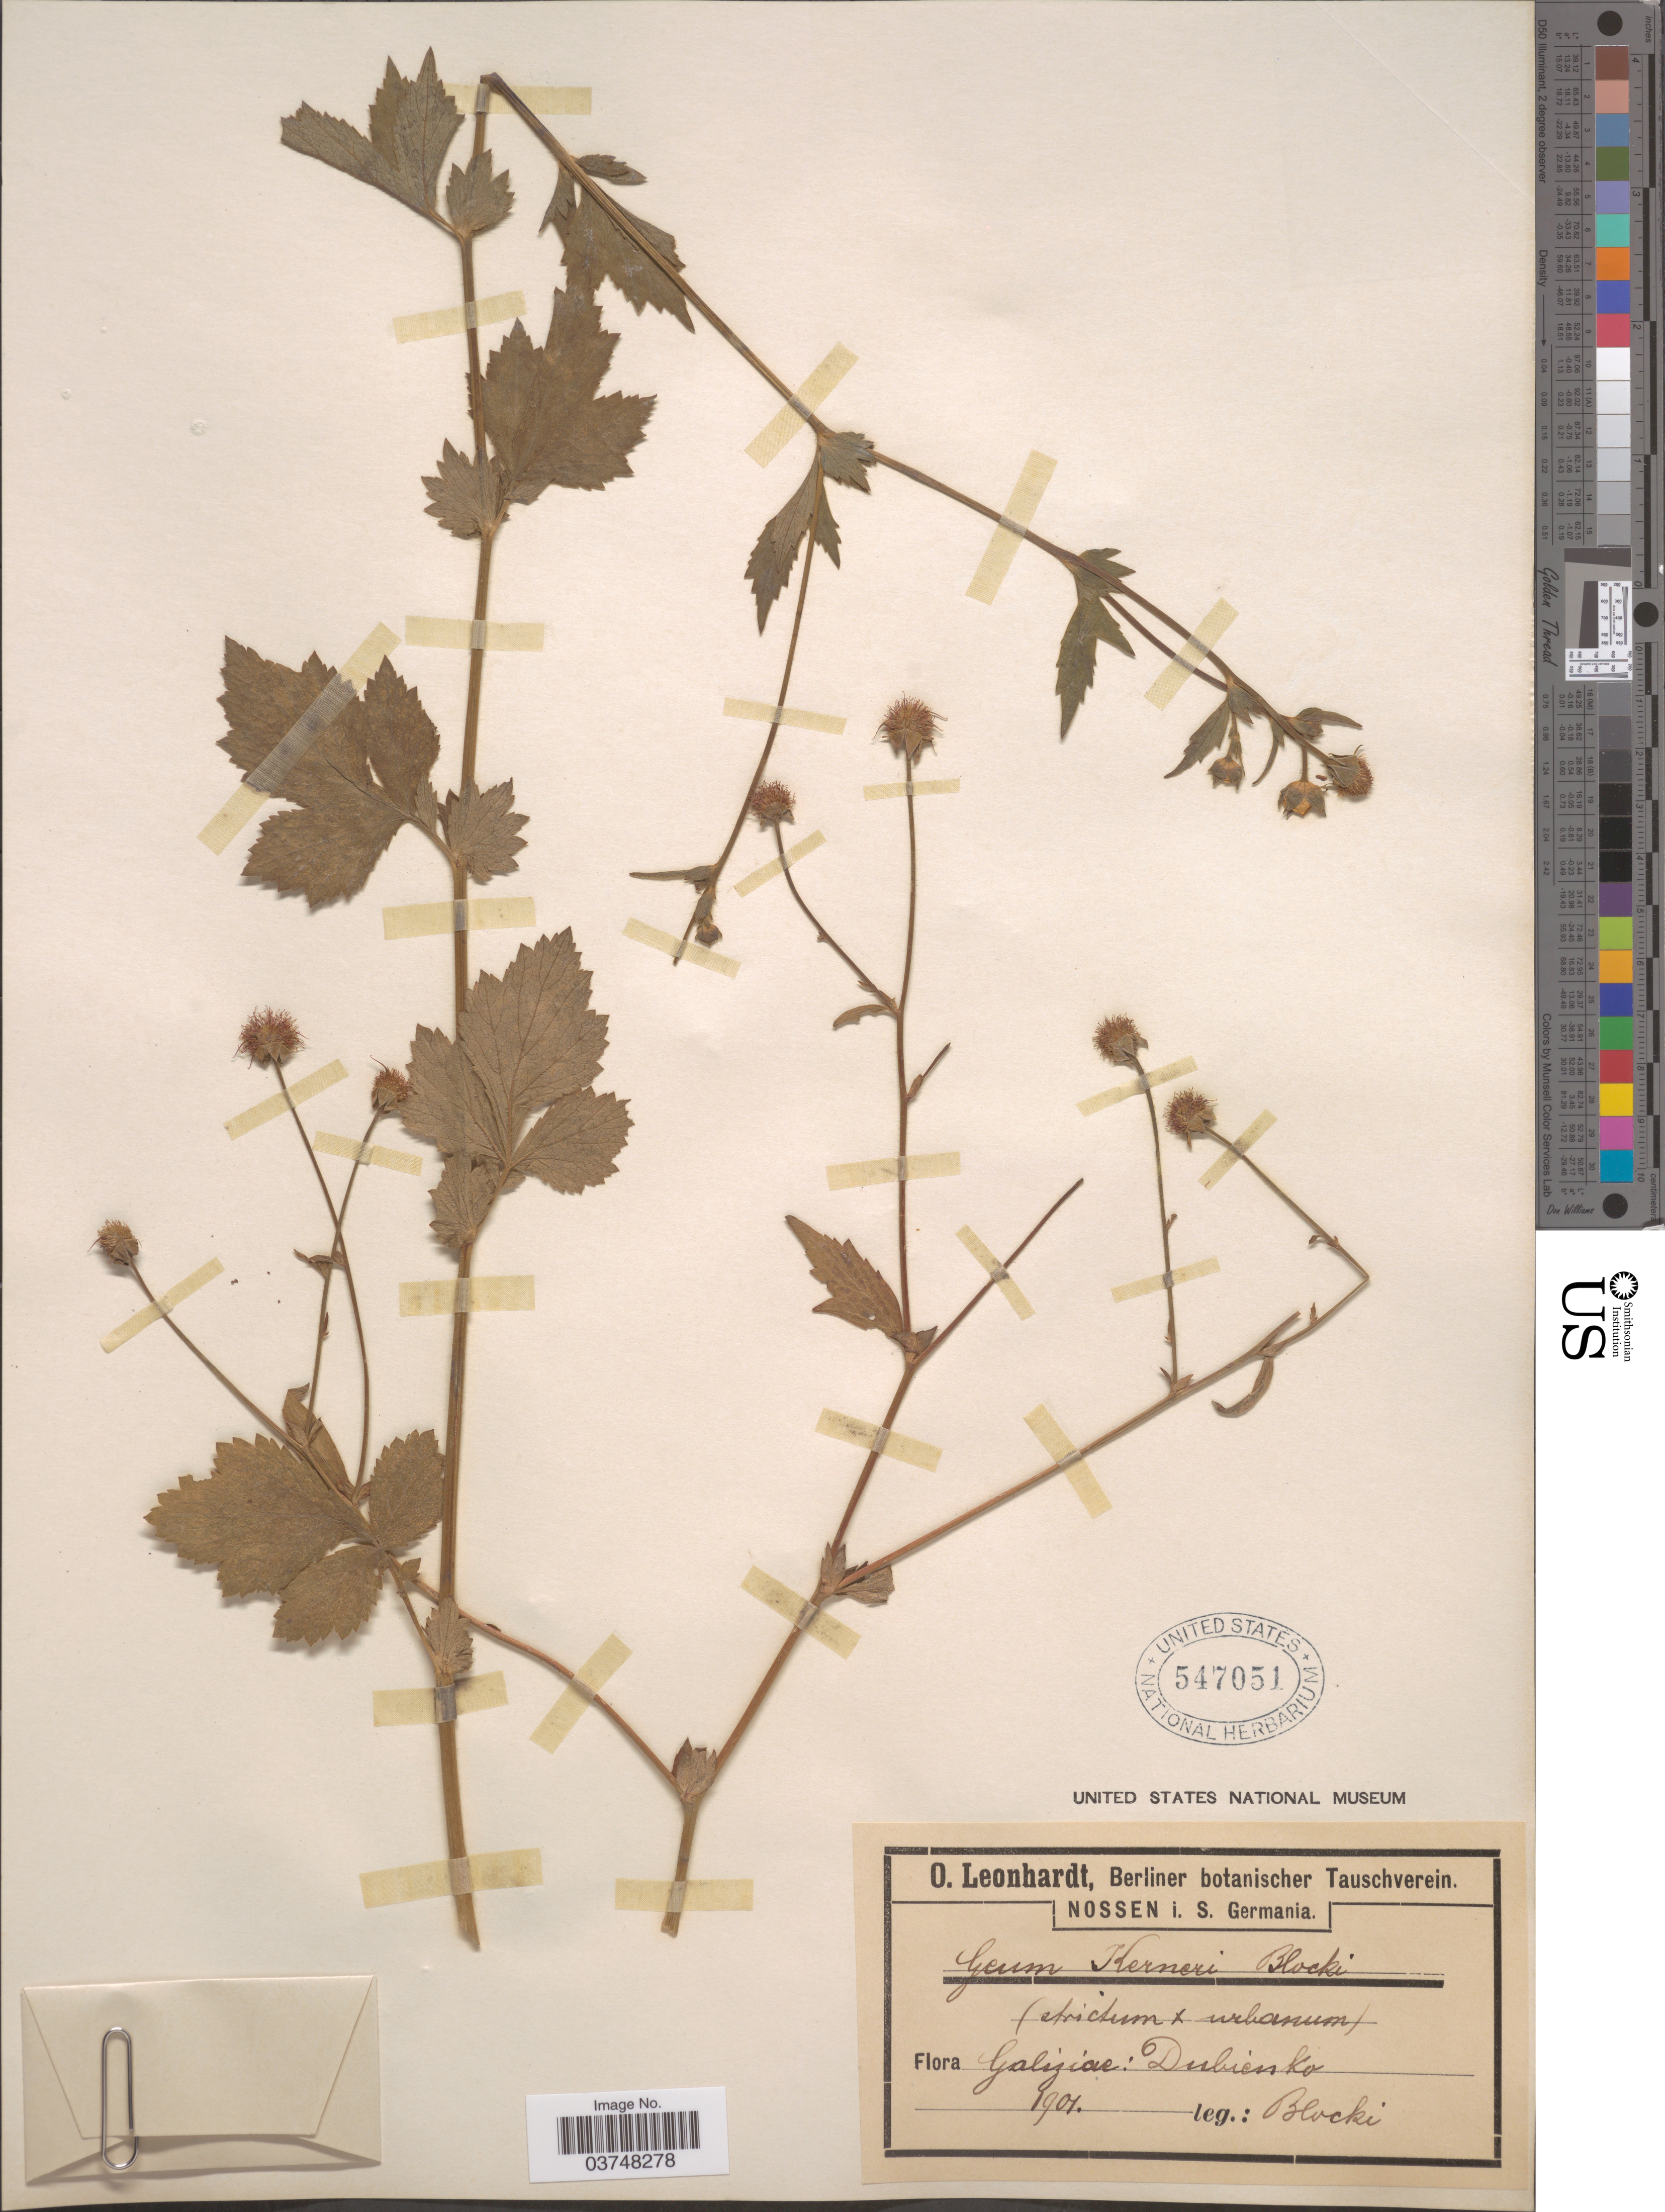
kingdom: Plantae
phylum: Tracheophyta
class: Magnoliopsida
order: Rosales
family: Rosaceae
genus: Geum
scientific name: Geum sp.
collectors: Blocki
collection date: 1901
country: Poland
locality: Galiziae: Dubienka.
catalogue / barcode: US 547051